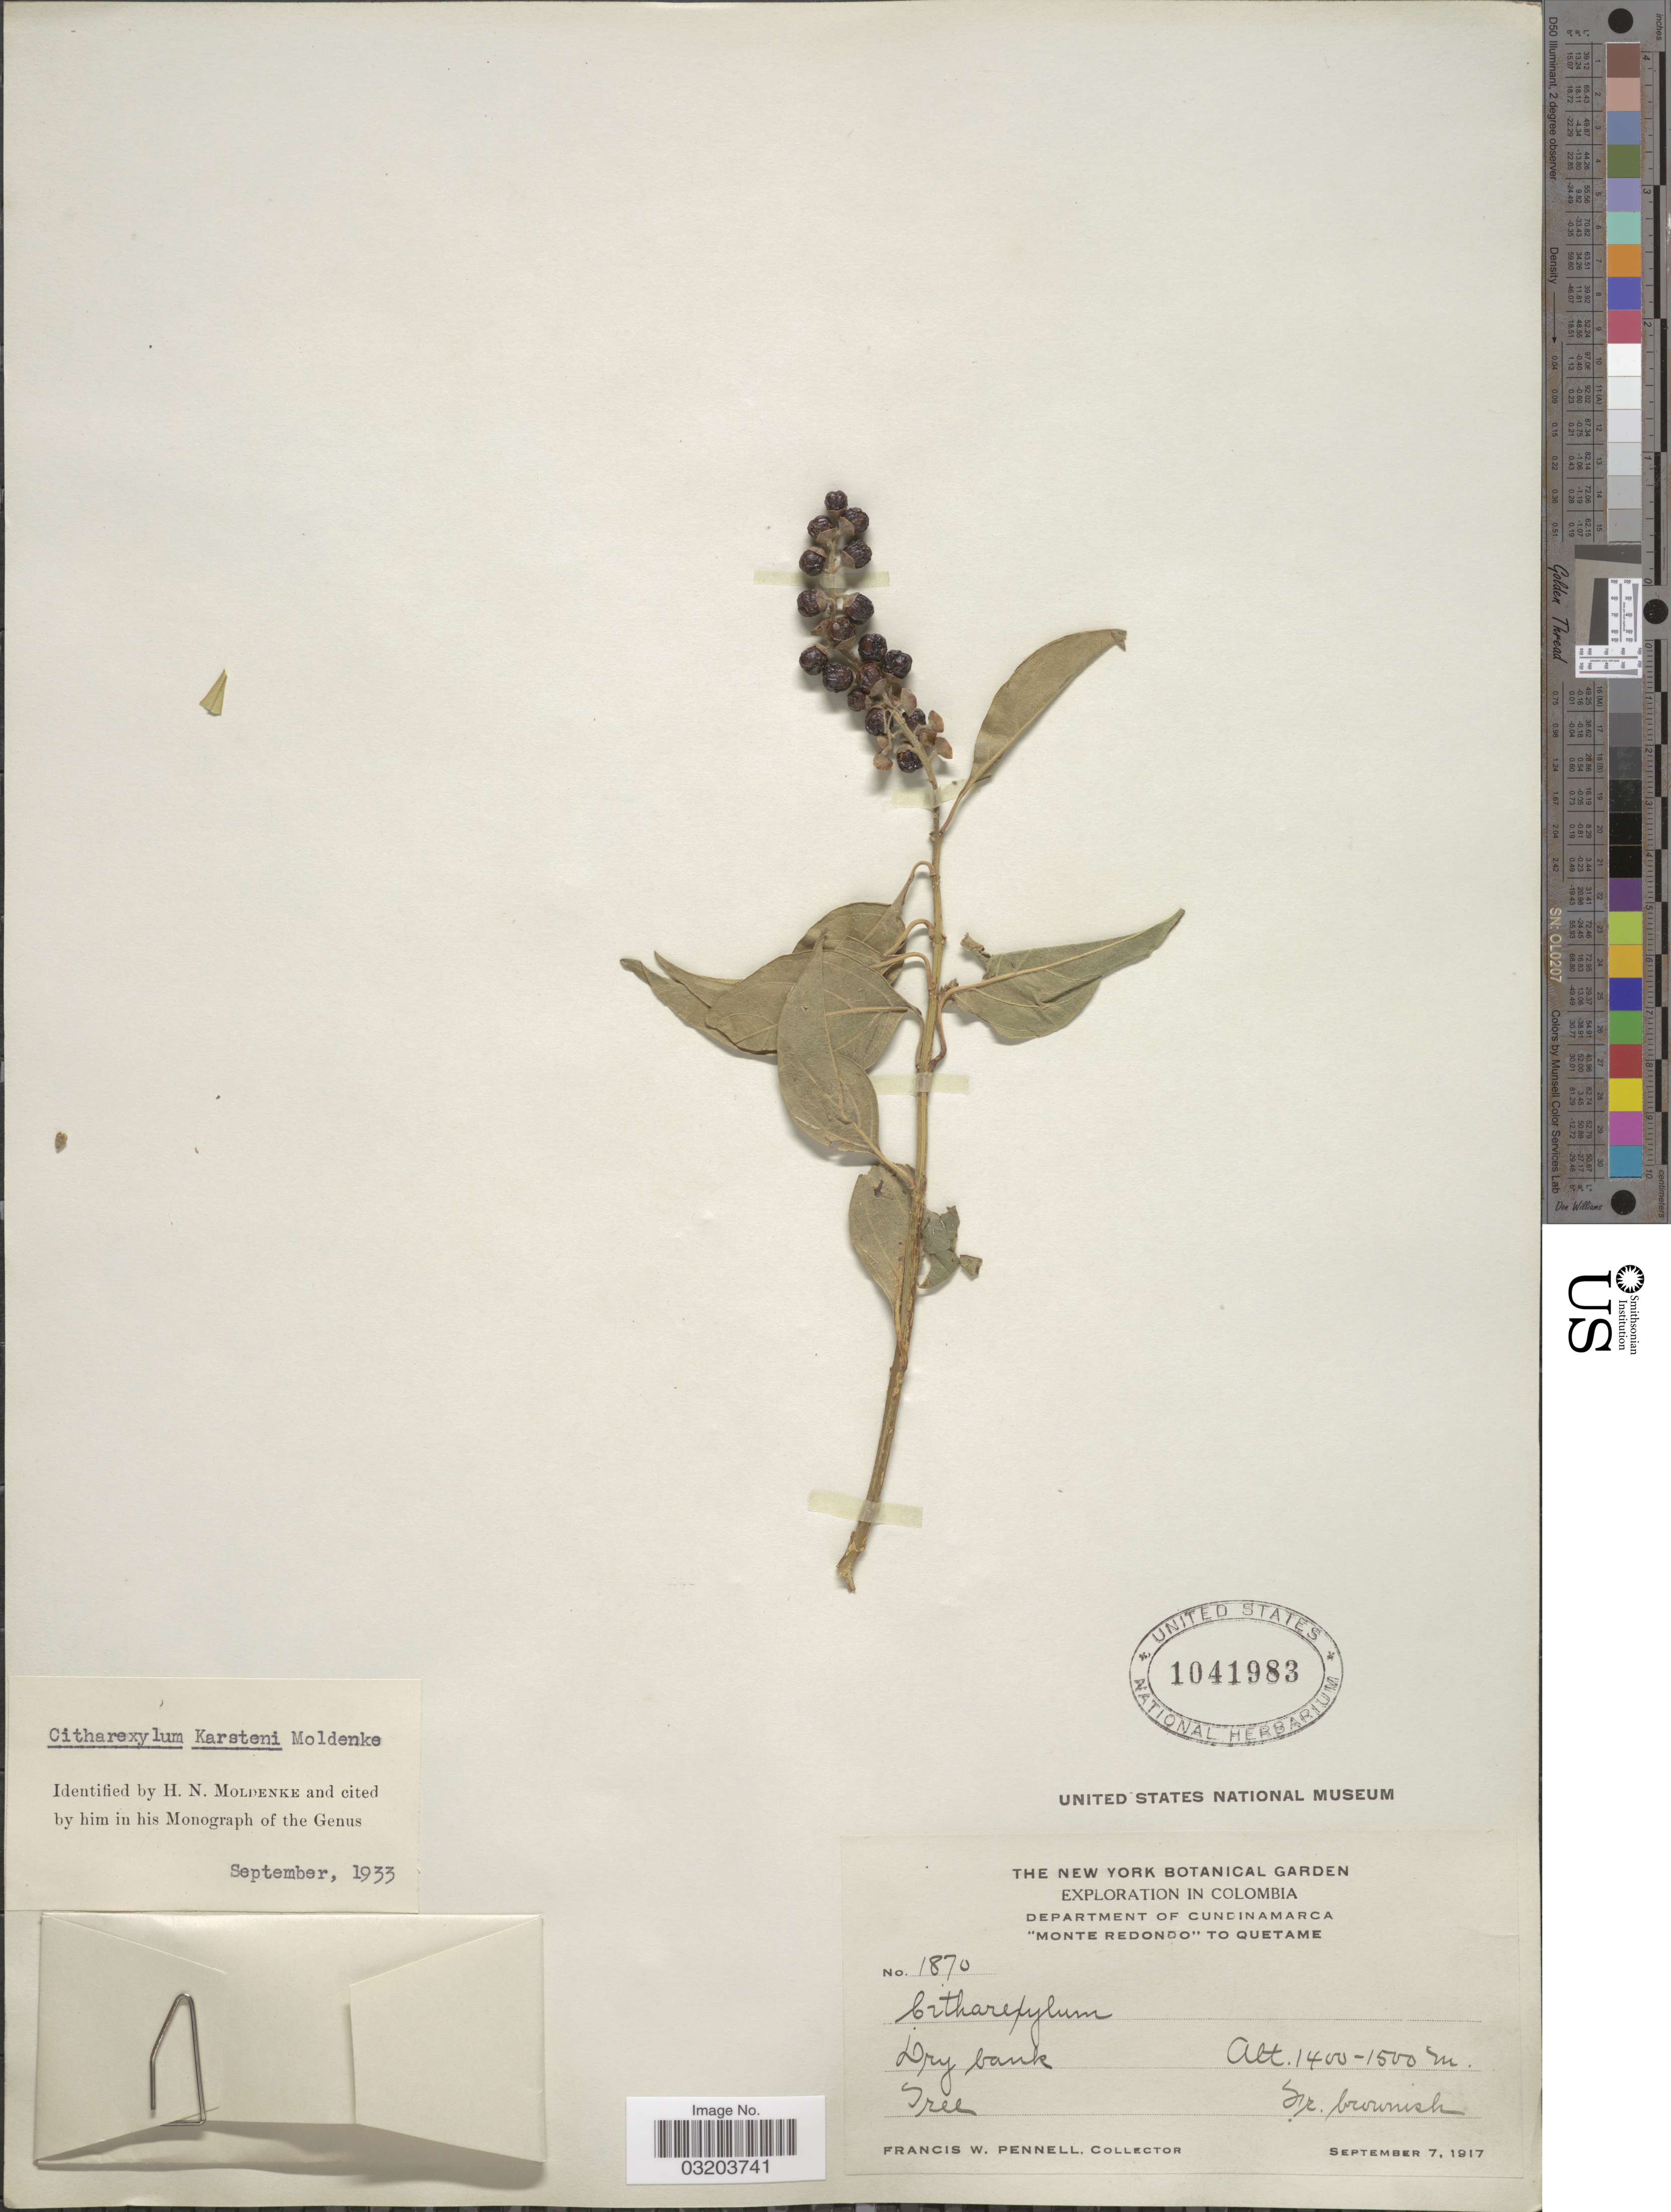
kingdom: Plantae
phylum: Tracheophyta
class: Magnoliopsida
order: Lamiales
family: Verbenaceae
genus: Citharexylum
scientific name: Citharexylum karstenii var. karstenii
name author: Moldenke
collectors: F. W. Pennell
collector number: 1870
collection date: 1917-09-07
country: Colombia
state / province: Cundinamarca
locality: Department of Cundinamarca. "Monte Redondo" to Quetame.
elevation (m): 1400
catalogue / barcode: US 1041983